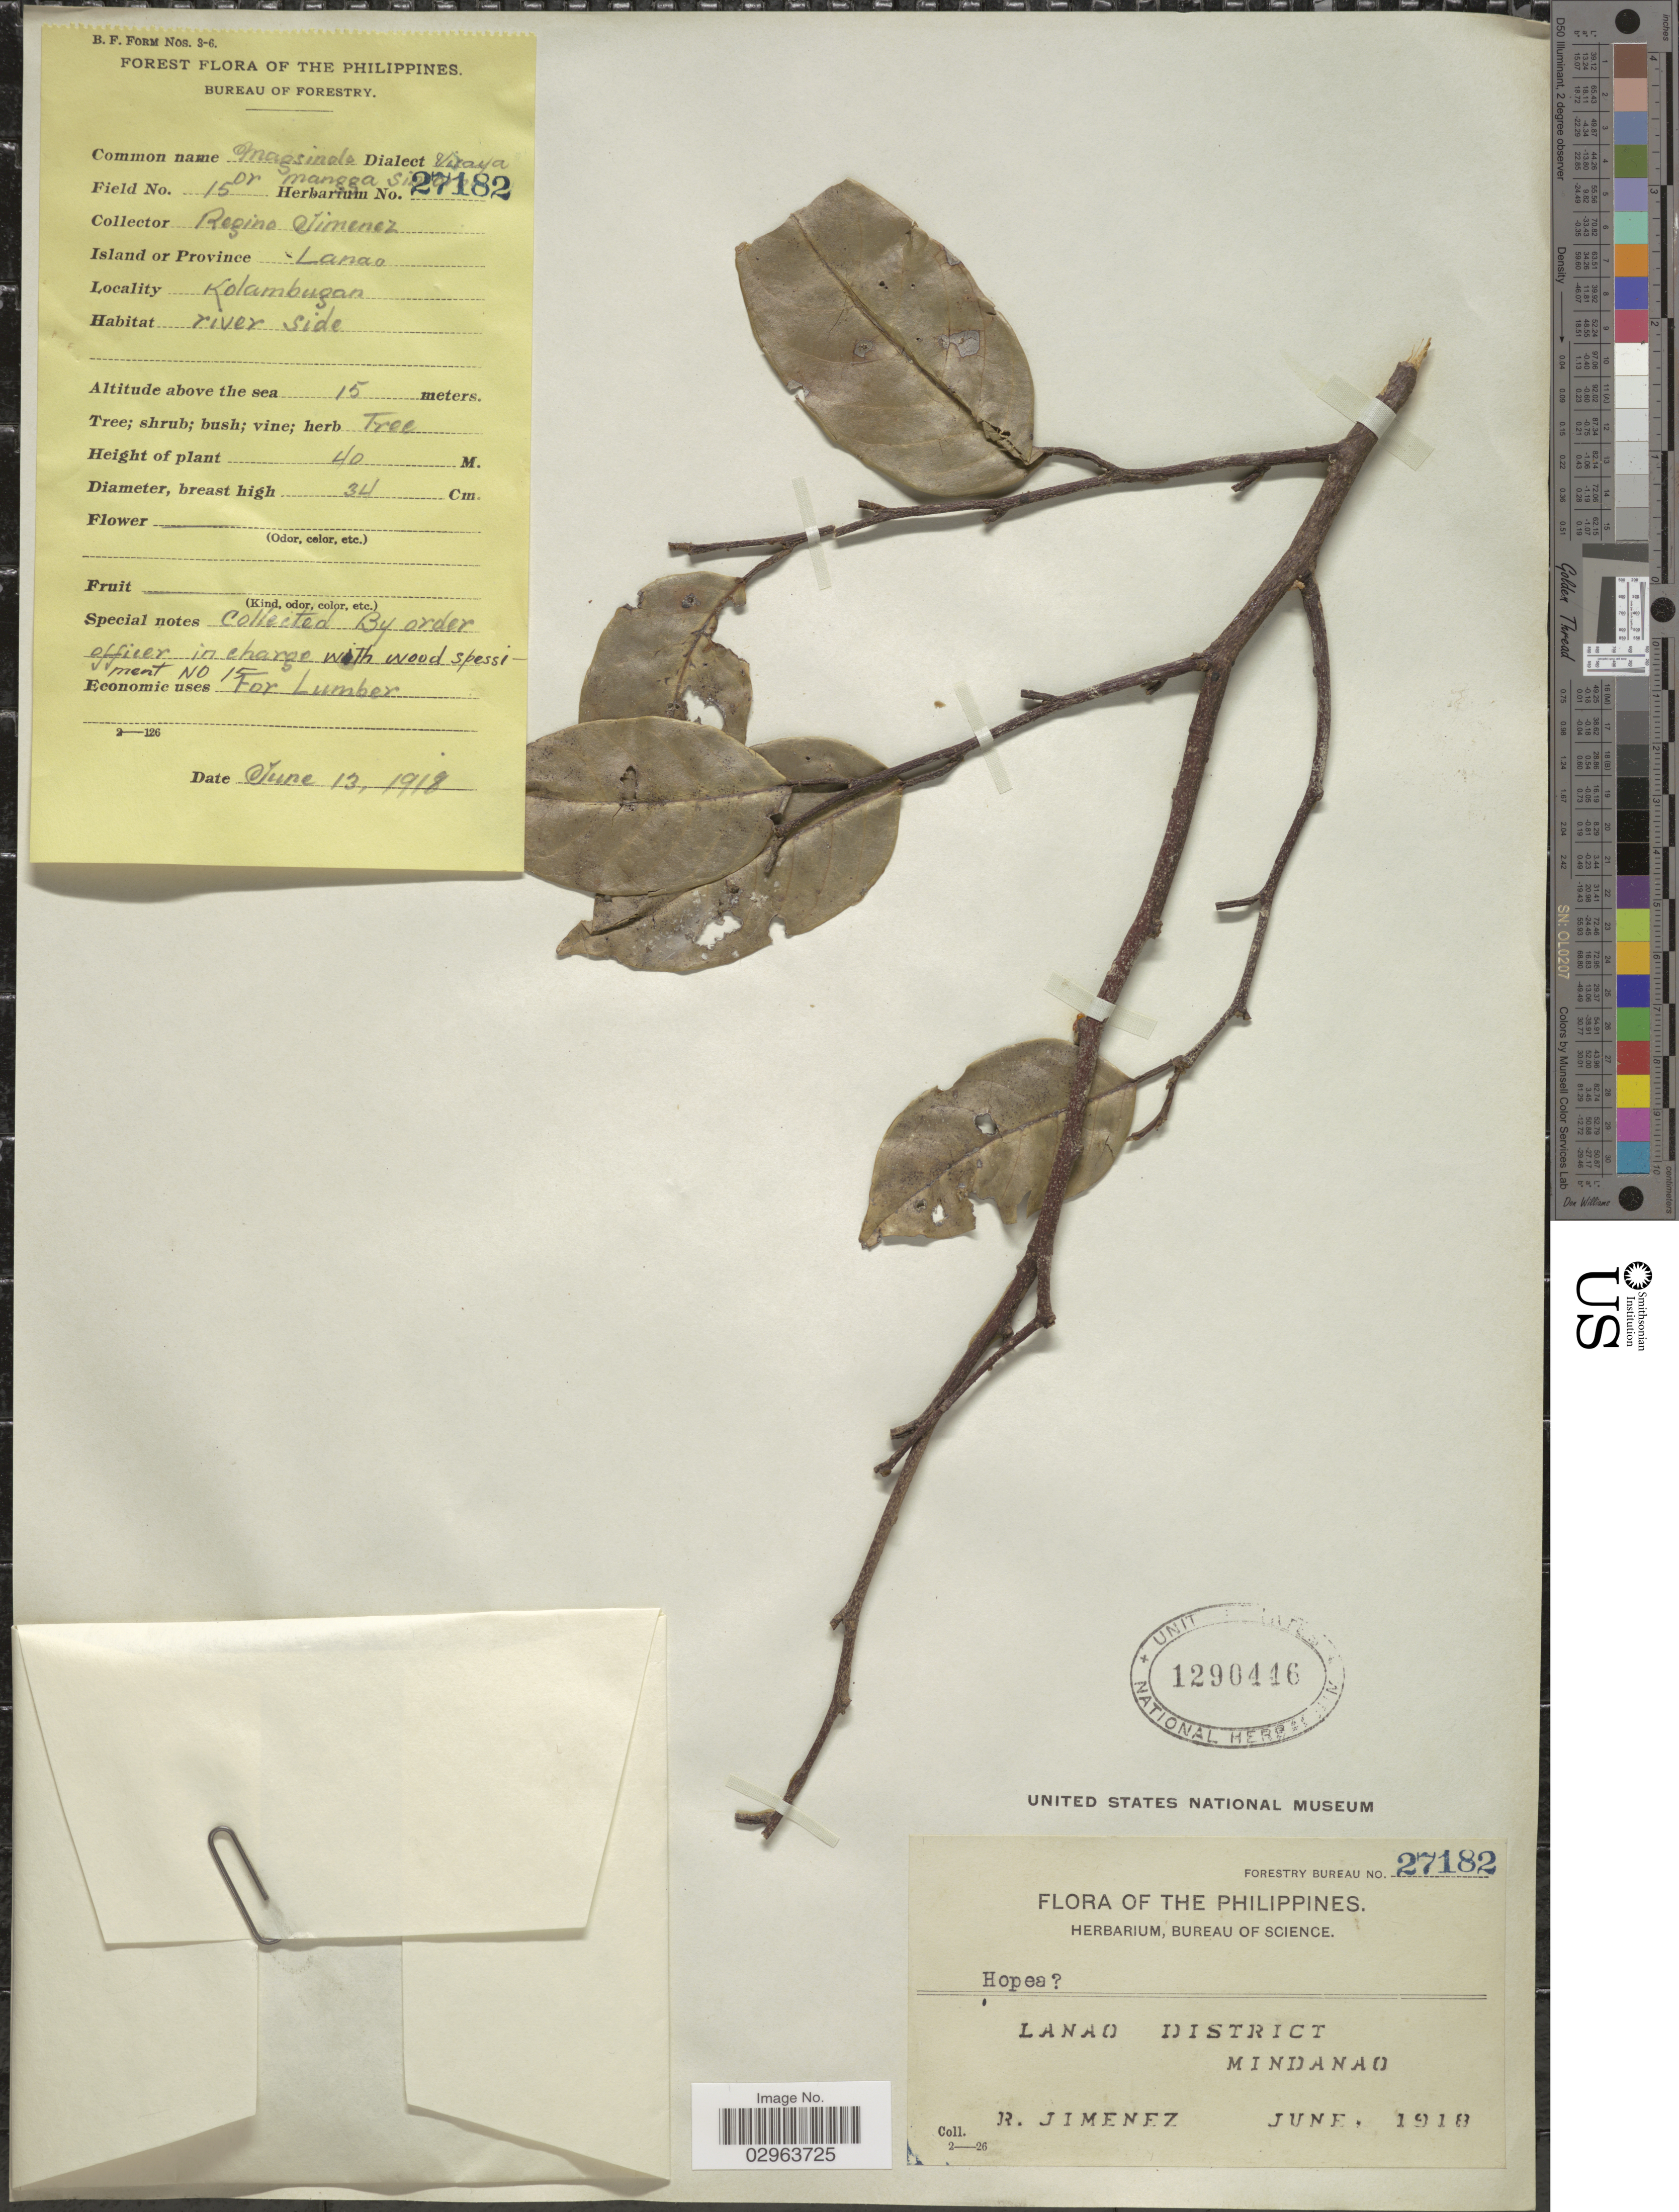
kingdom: Plantae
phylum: Tracheophyta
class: Magnoliopsida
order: Malvales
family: Dipterocarpaceae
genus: Hopea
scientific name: Hopea sp.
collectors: R. Jimenez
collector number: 15/27182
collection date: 1918-06-13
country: Philippines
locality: Lanao District Mindanao. Kolambugan.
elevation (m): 15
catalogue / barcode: US 1290446